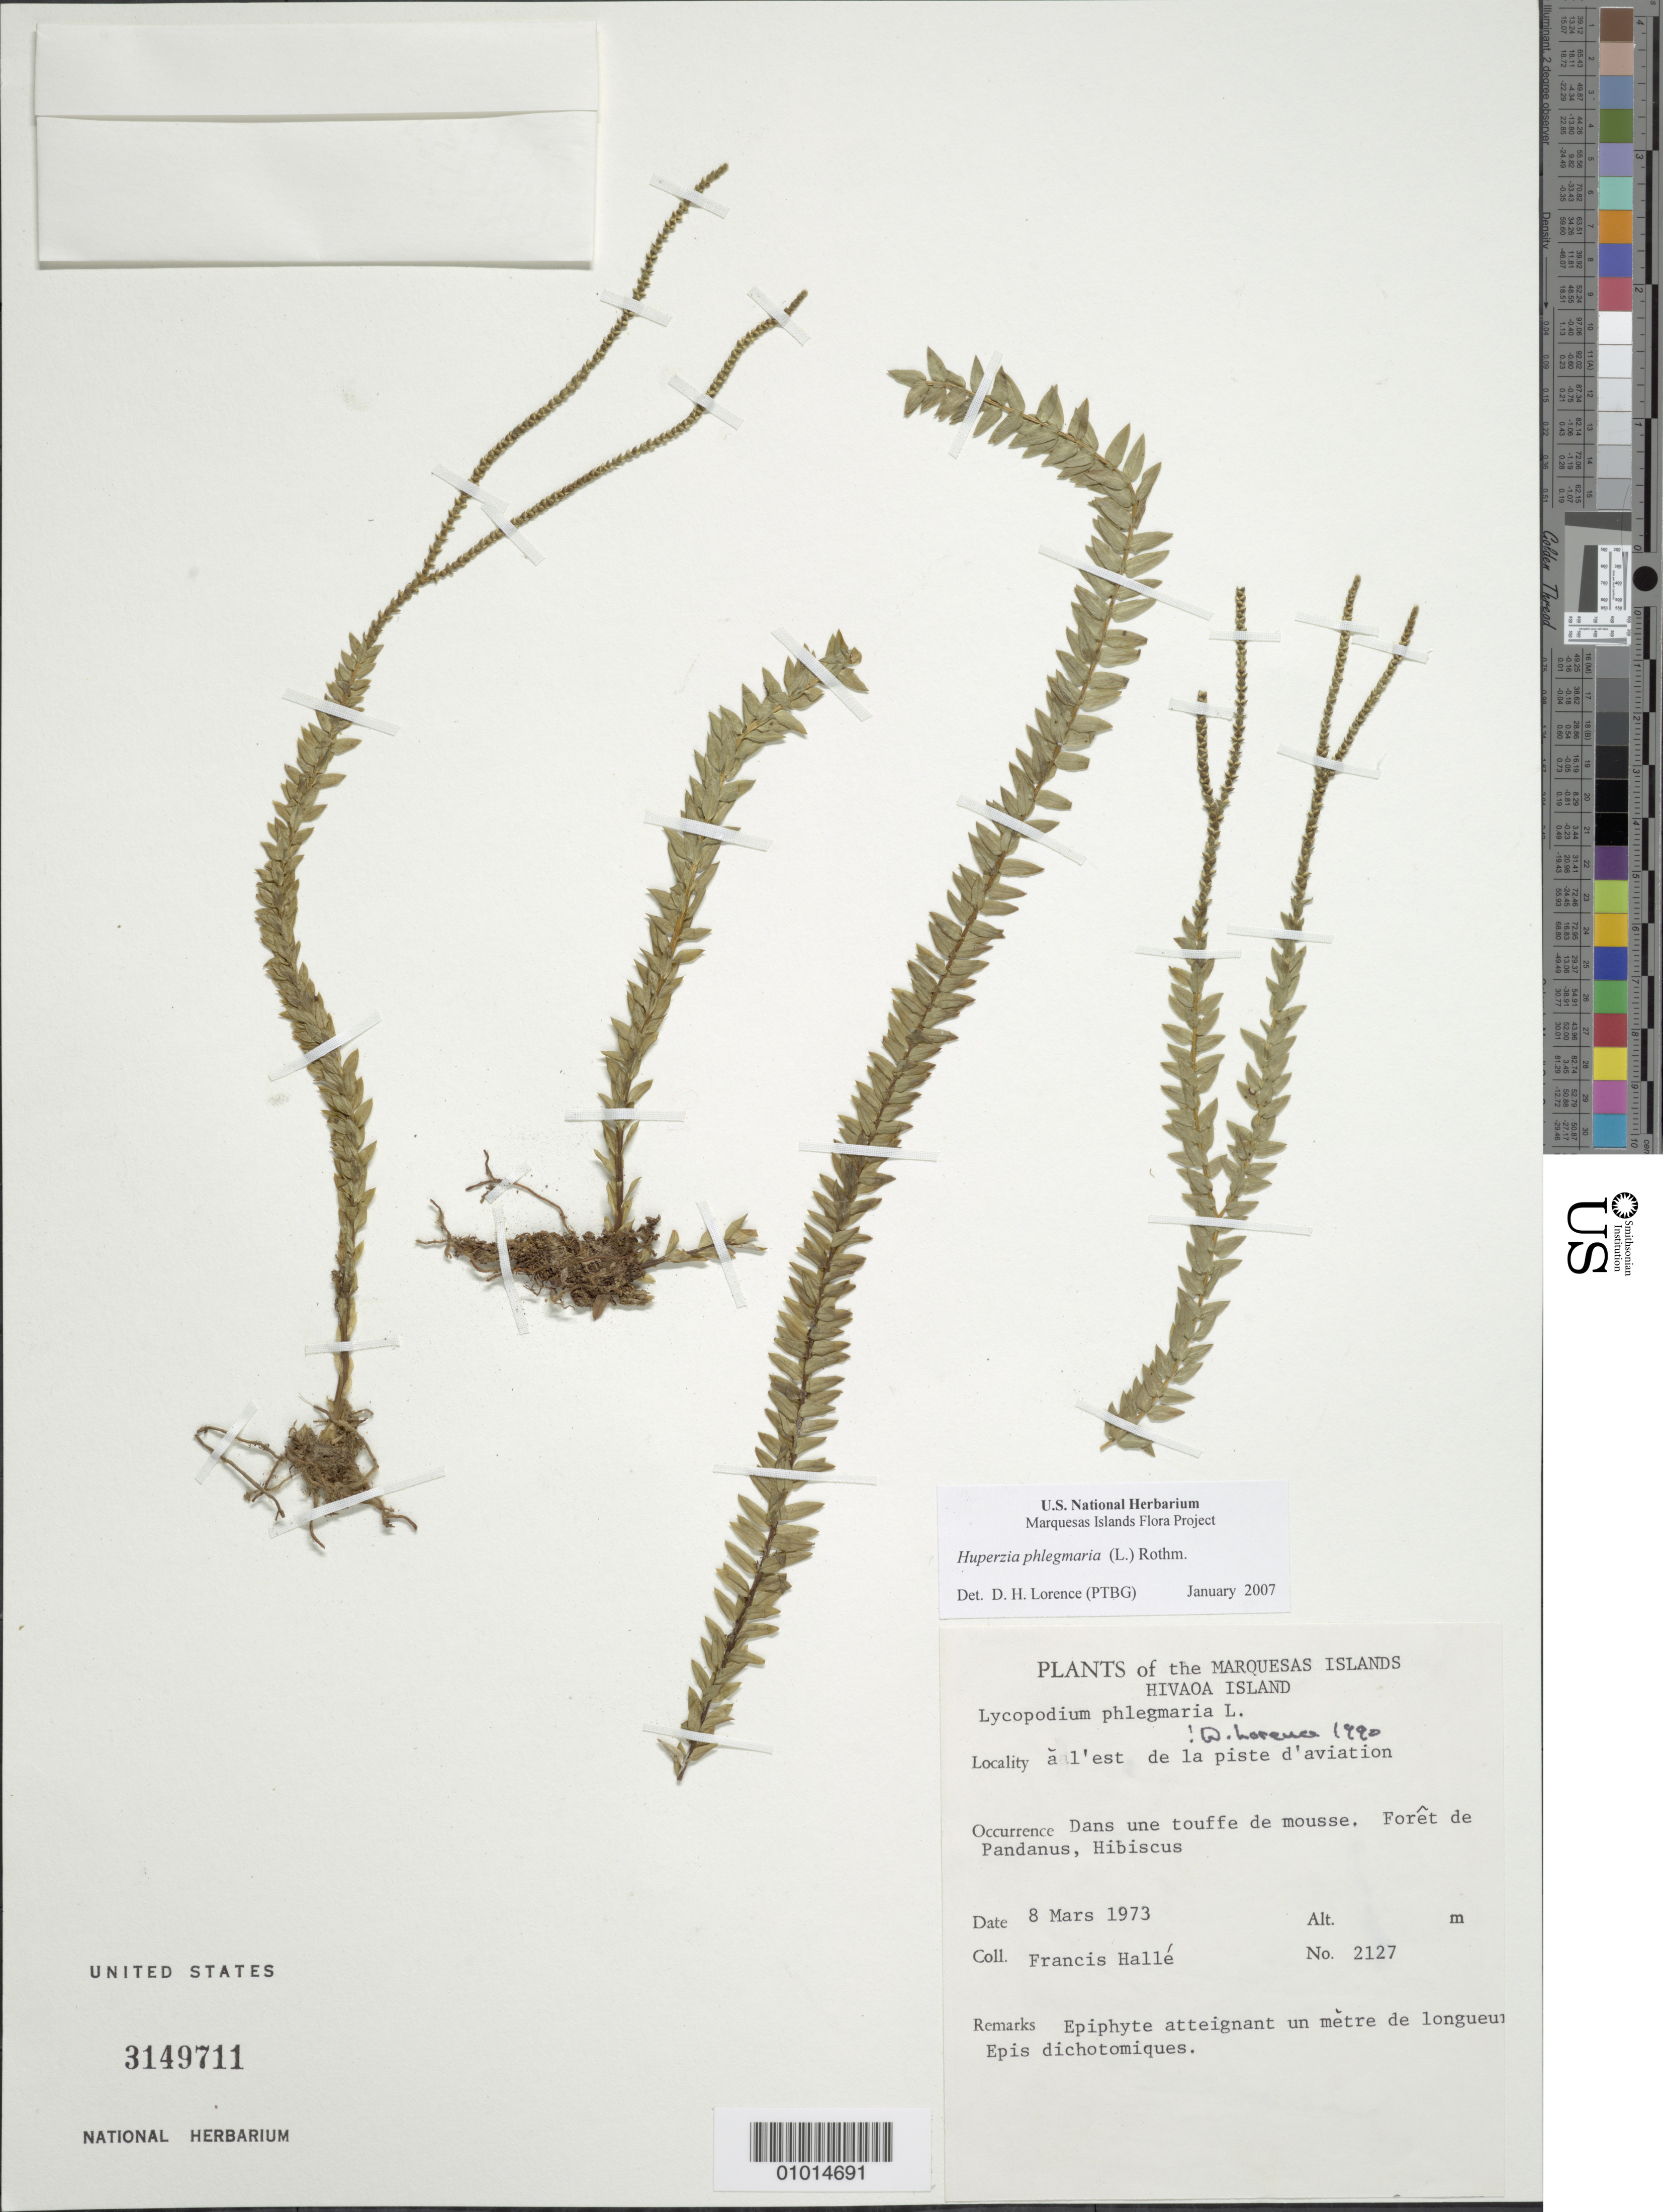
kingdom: Plantae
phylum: Tracheophyta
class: Lycopodiopsida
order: Lycopodiales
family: Lycopodiaceae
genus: Phlegmariurus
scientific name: Phlegmariurus australis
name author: (Willd.) A. R. Field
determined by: Wagner, W. L., (BOT), Smithsonian Institution - National Museum of Natural History (UNITED STATES)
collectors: F. Hallé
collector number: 2127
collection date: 1973-03-08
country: French Polynesia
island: Hiva Oa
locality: à l'est de la piste d'aviation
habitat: Dans une touffe de mousse; forêt de Pandanus, Hibiscus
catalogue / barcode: US 3149711